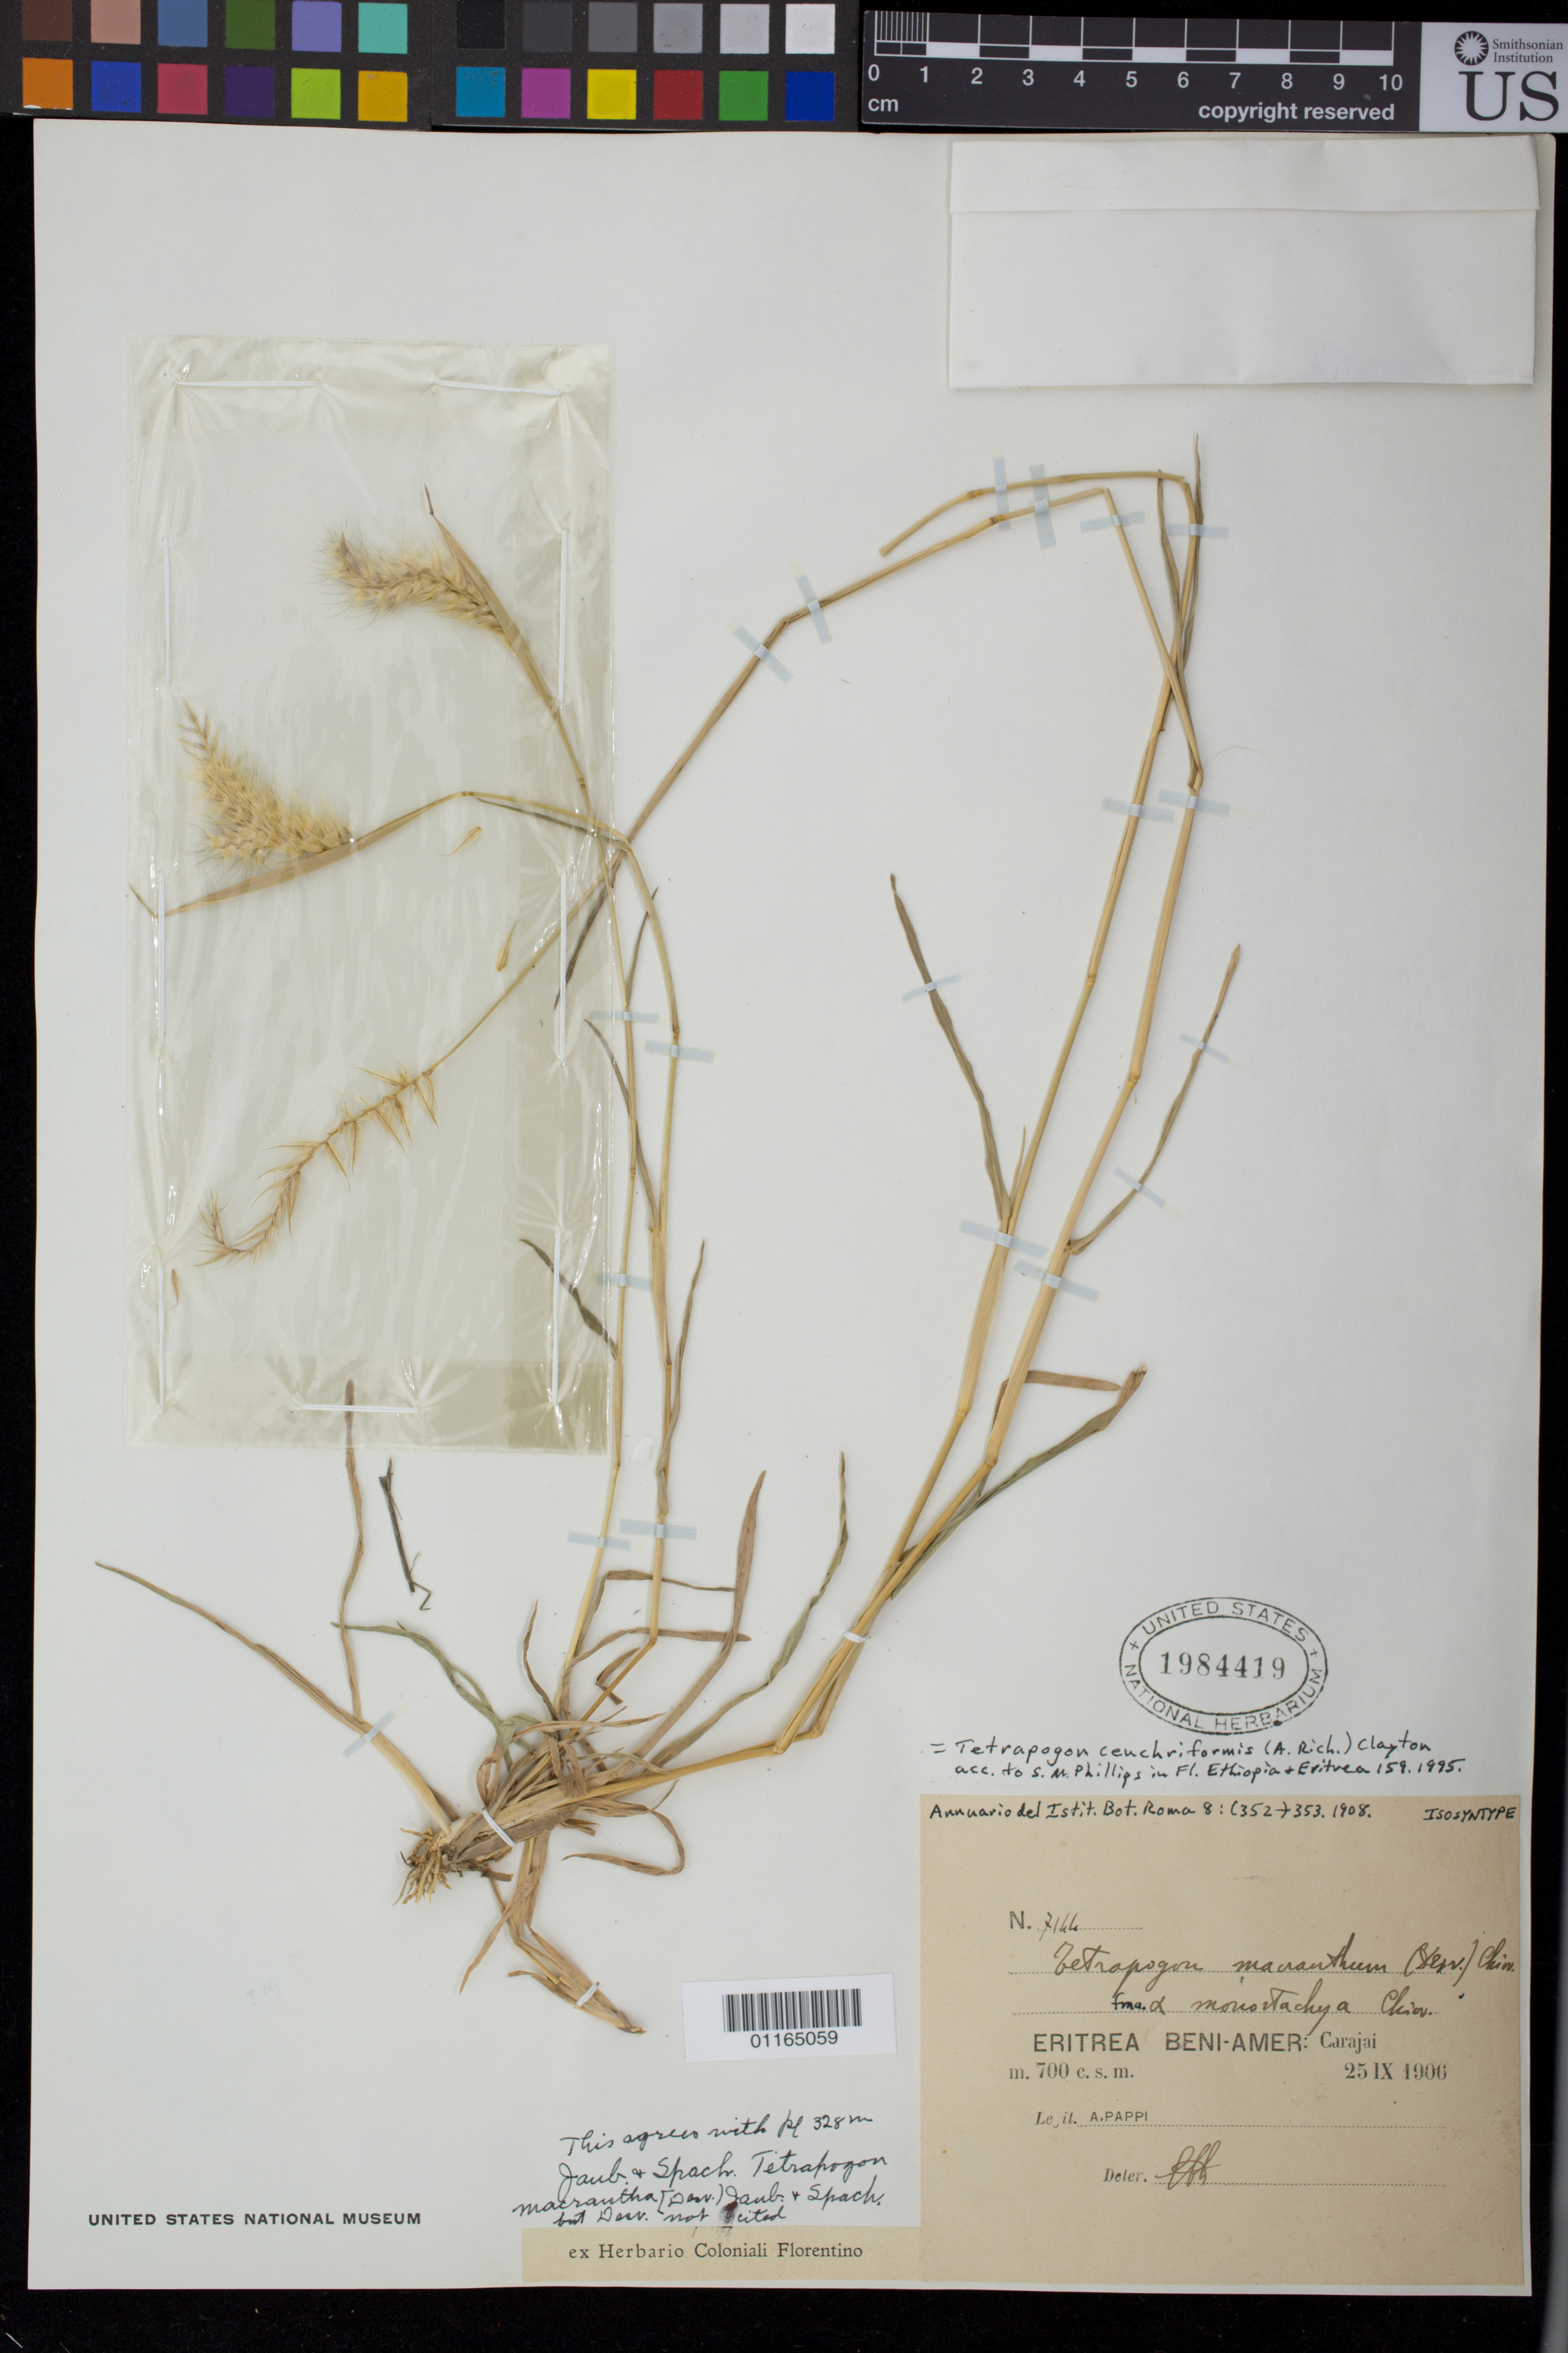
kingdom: Plantae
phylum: Tracheophyta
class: Liliopsida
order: Poales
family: Poaceae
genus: Tetrapogon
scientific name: Tetrapogon macranthus f. monostachyus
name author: Chiov.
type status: Isosyntype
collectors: A. Pappi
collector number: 7144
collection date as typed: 25 IX 1906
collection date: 1906-09-25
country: Eritrea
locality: Eritrea Beni-Amer: Carajai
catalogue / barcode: US 1984419